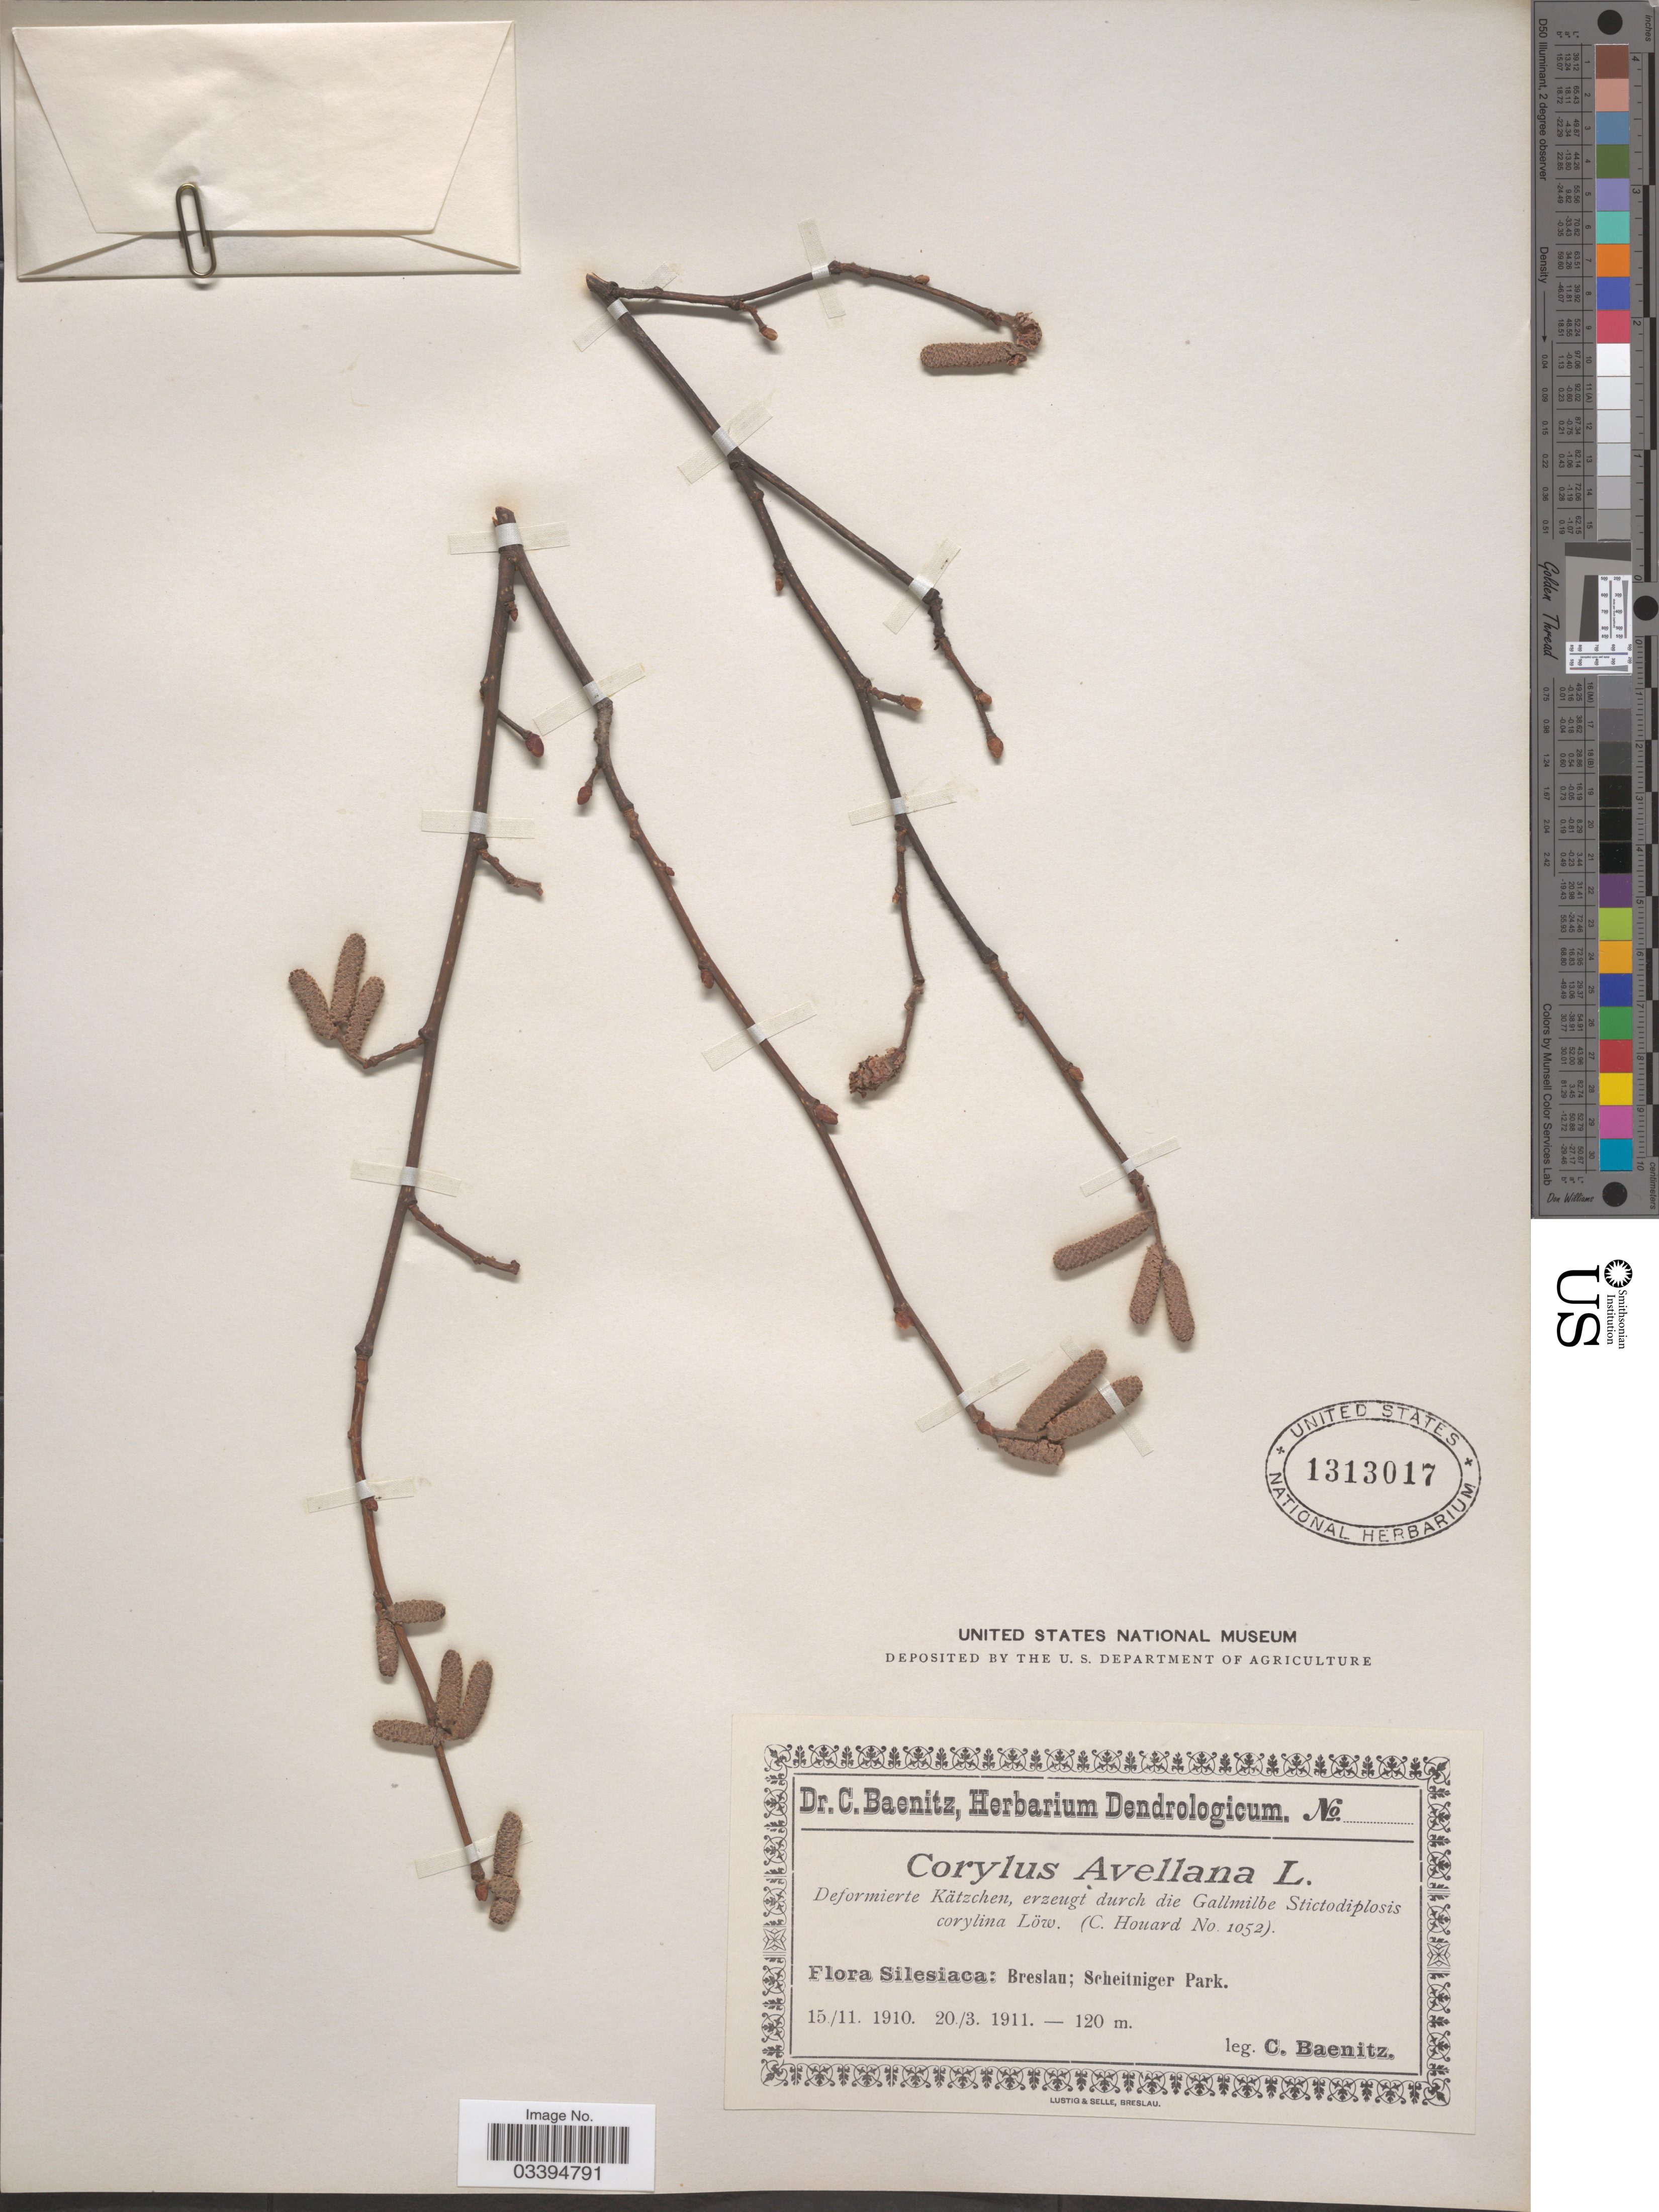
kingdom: Plantae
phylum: Tracheophyta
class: Magnoliopsida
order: Fagales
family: Betulaceae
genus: Corylus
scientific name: Corylus avellana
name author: L.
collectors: C. G. Baenitz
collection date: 1910-11-15/1911-03-20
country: Poland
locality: Silesiaca: Breslau; Scheitniger Park.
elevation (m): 120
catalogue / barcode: US 1313017